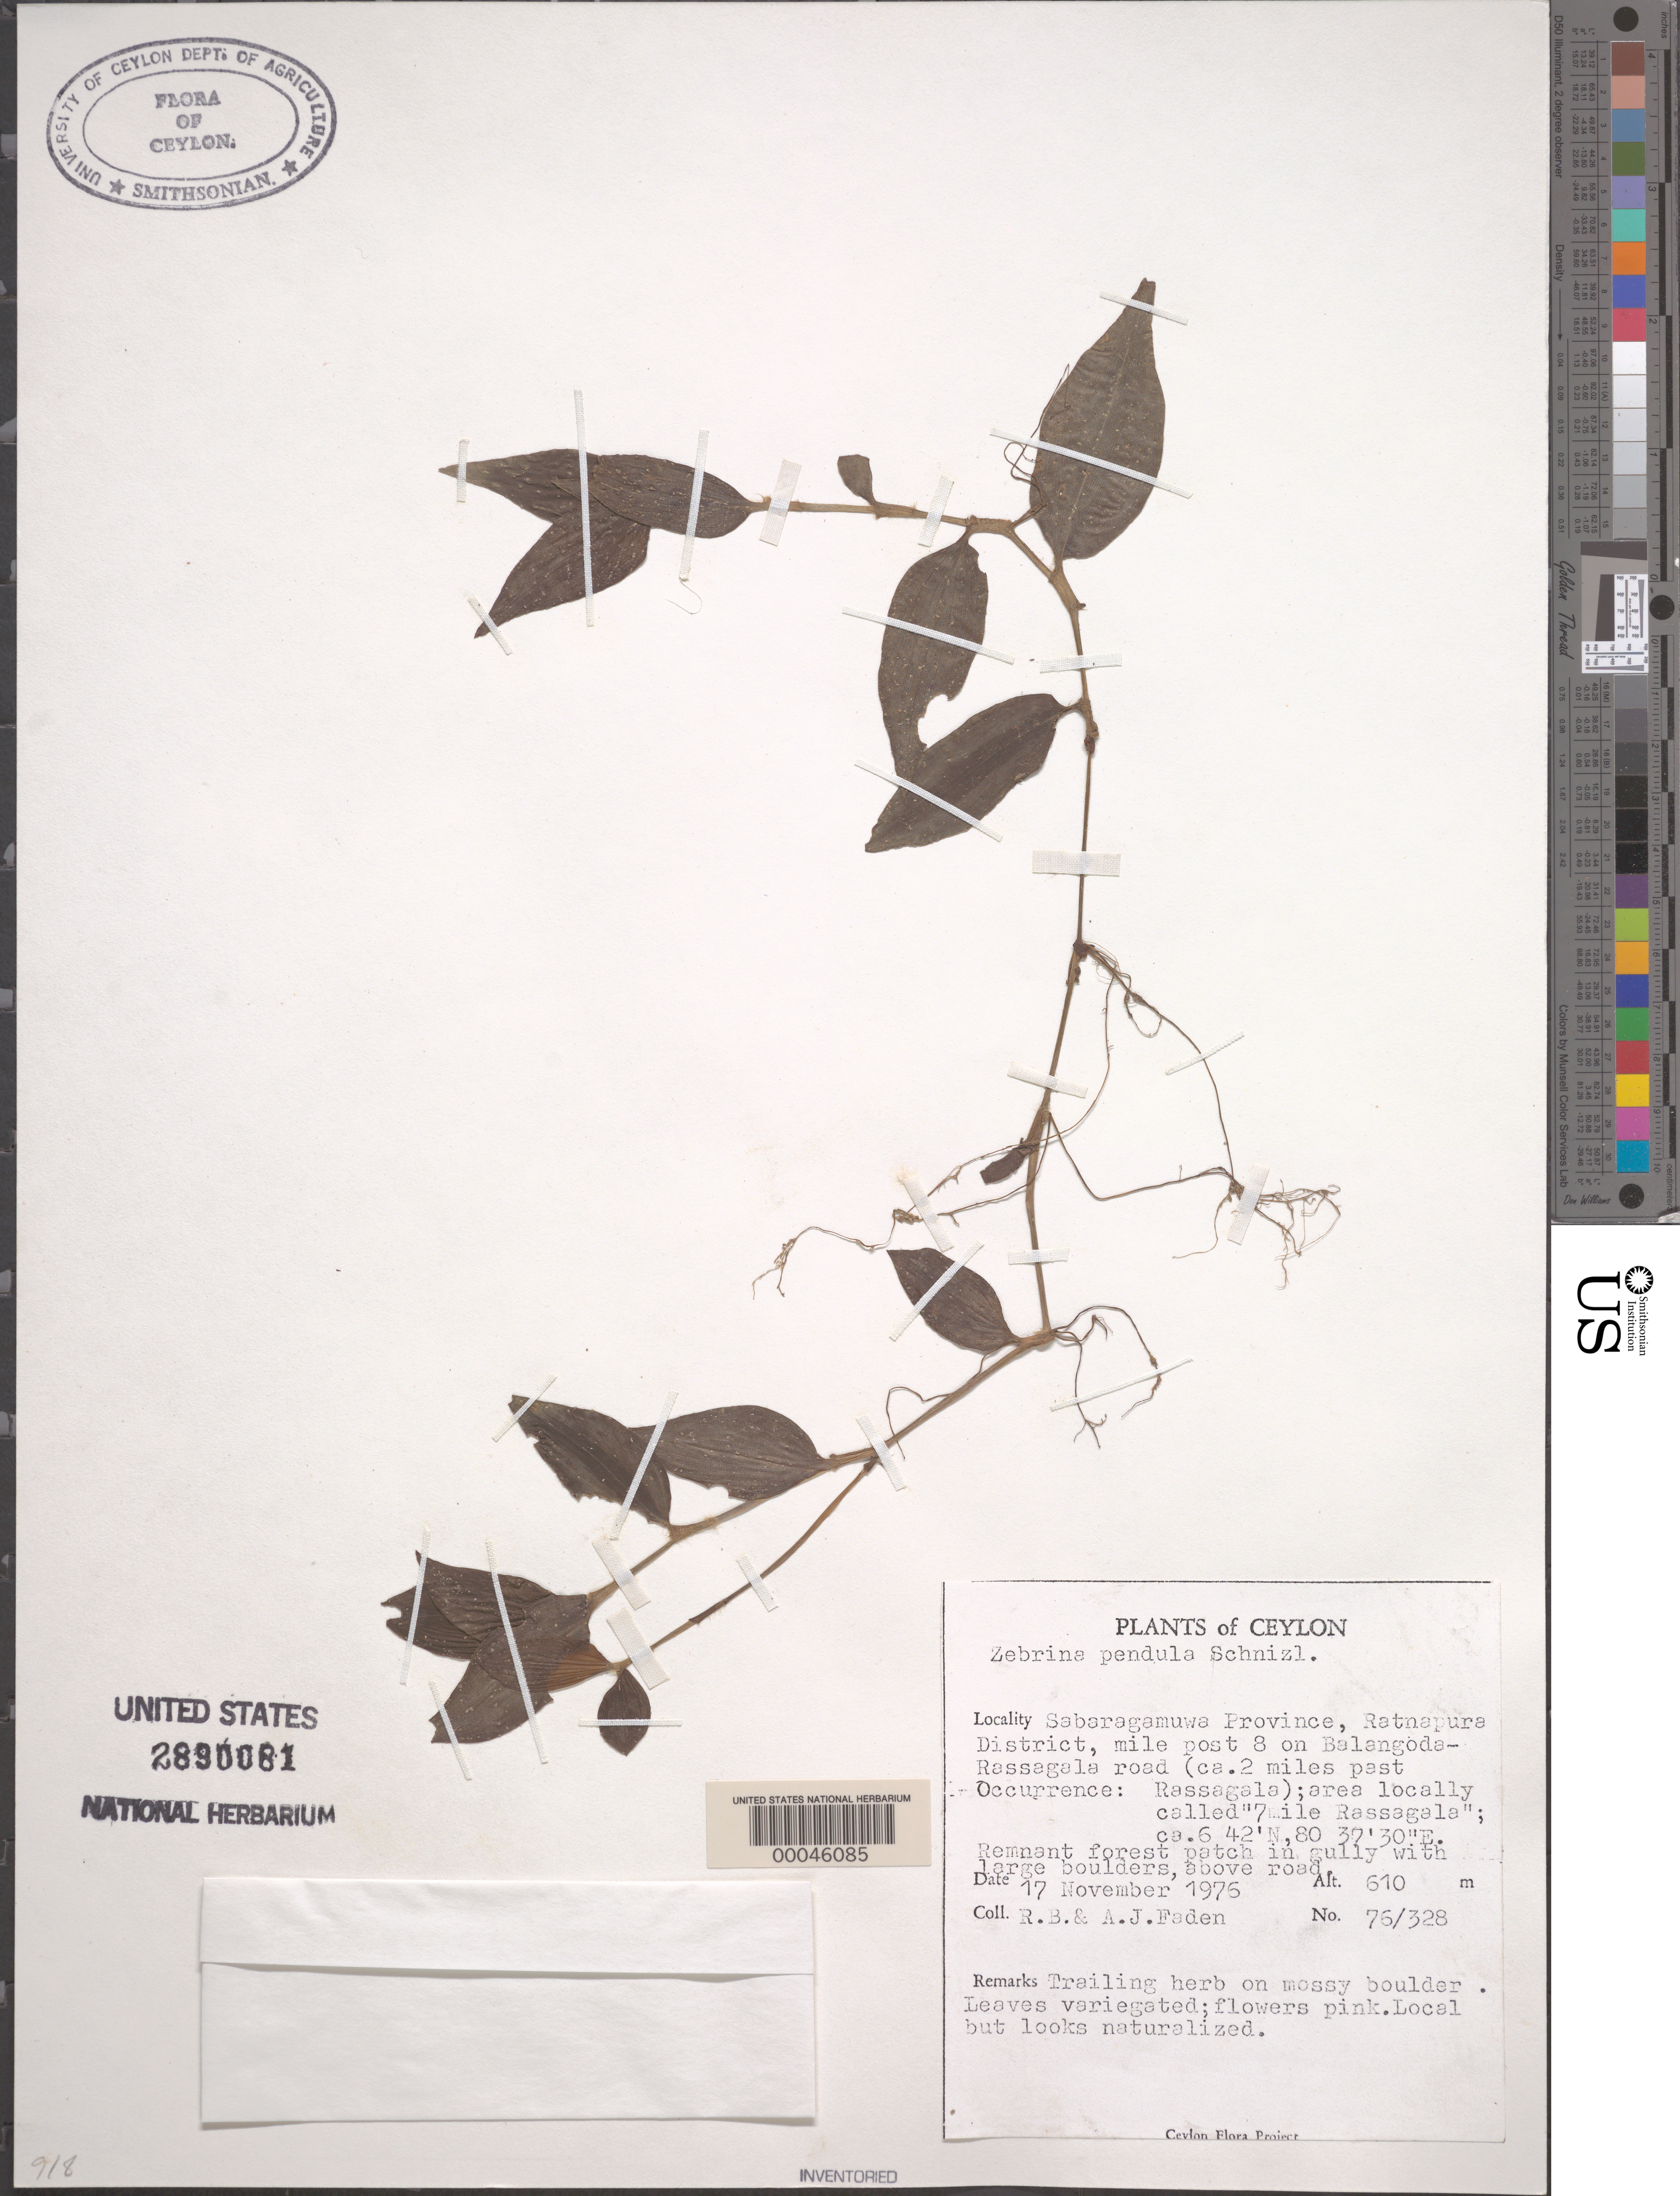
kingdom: Plantae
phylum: Tracheophyta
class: Liliopsida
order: Commelinales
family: Commelinaceae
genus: Tradescantia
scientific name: Tradescantia zebrina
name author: Bosse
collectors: R. B. Faden & A. J. Faden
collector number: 76/328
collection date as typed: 17 Nov 1976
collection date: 1976-11-17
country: Sri Lanka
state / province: Sabaragamuwa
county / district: Ratnapura Dist.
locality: "7 mile rassagala"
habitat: Remnant forest; gully with boulders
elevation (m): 610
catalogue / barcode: US 2890081